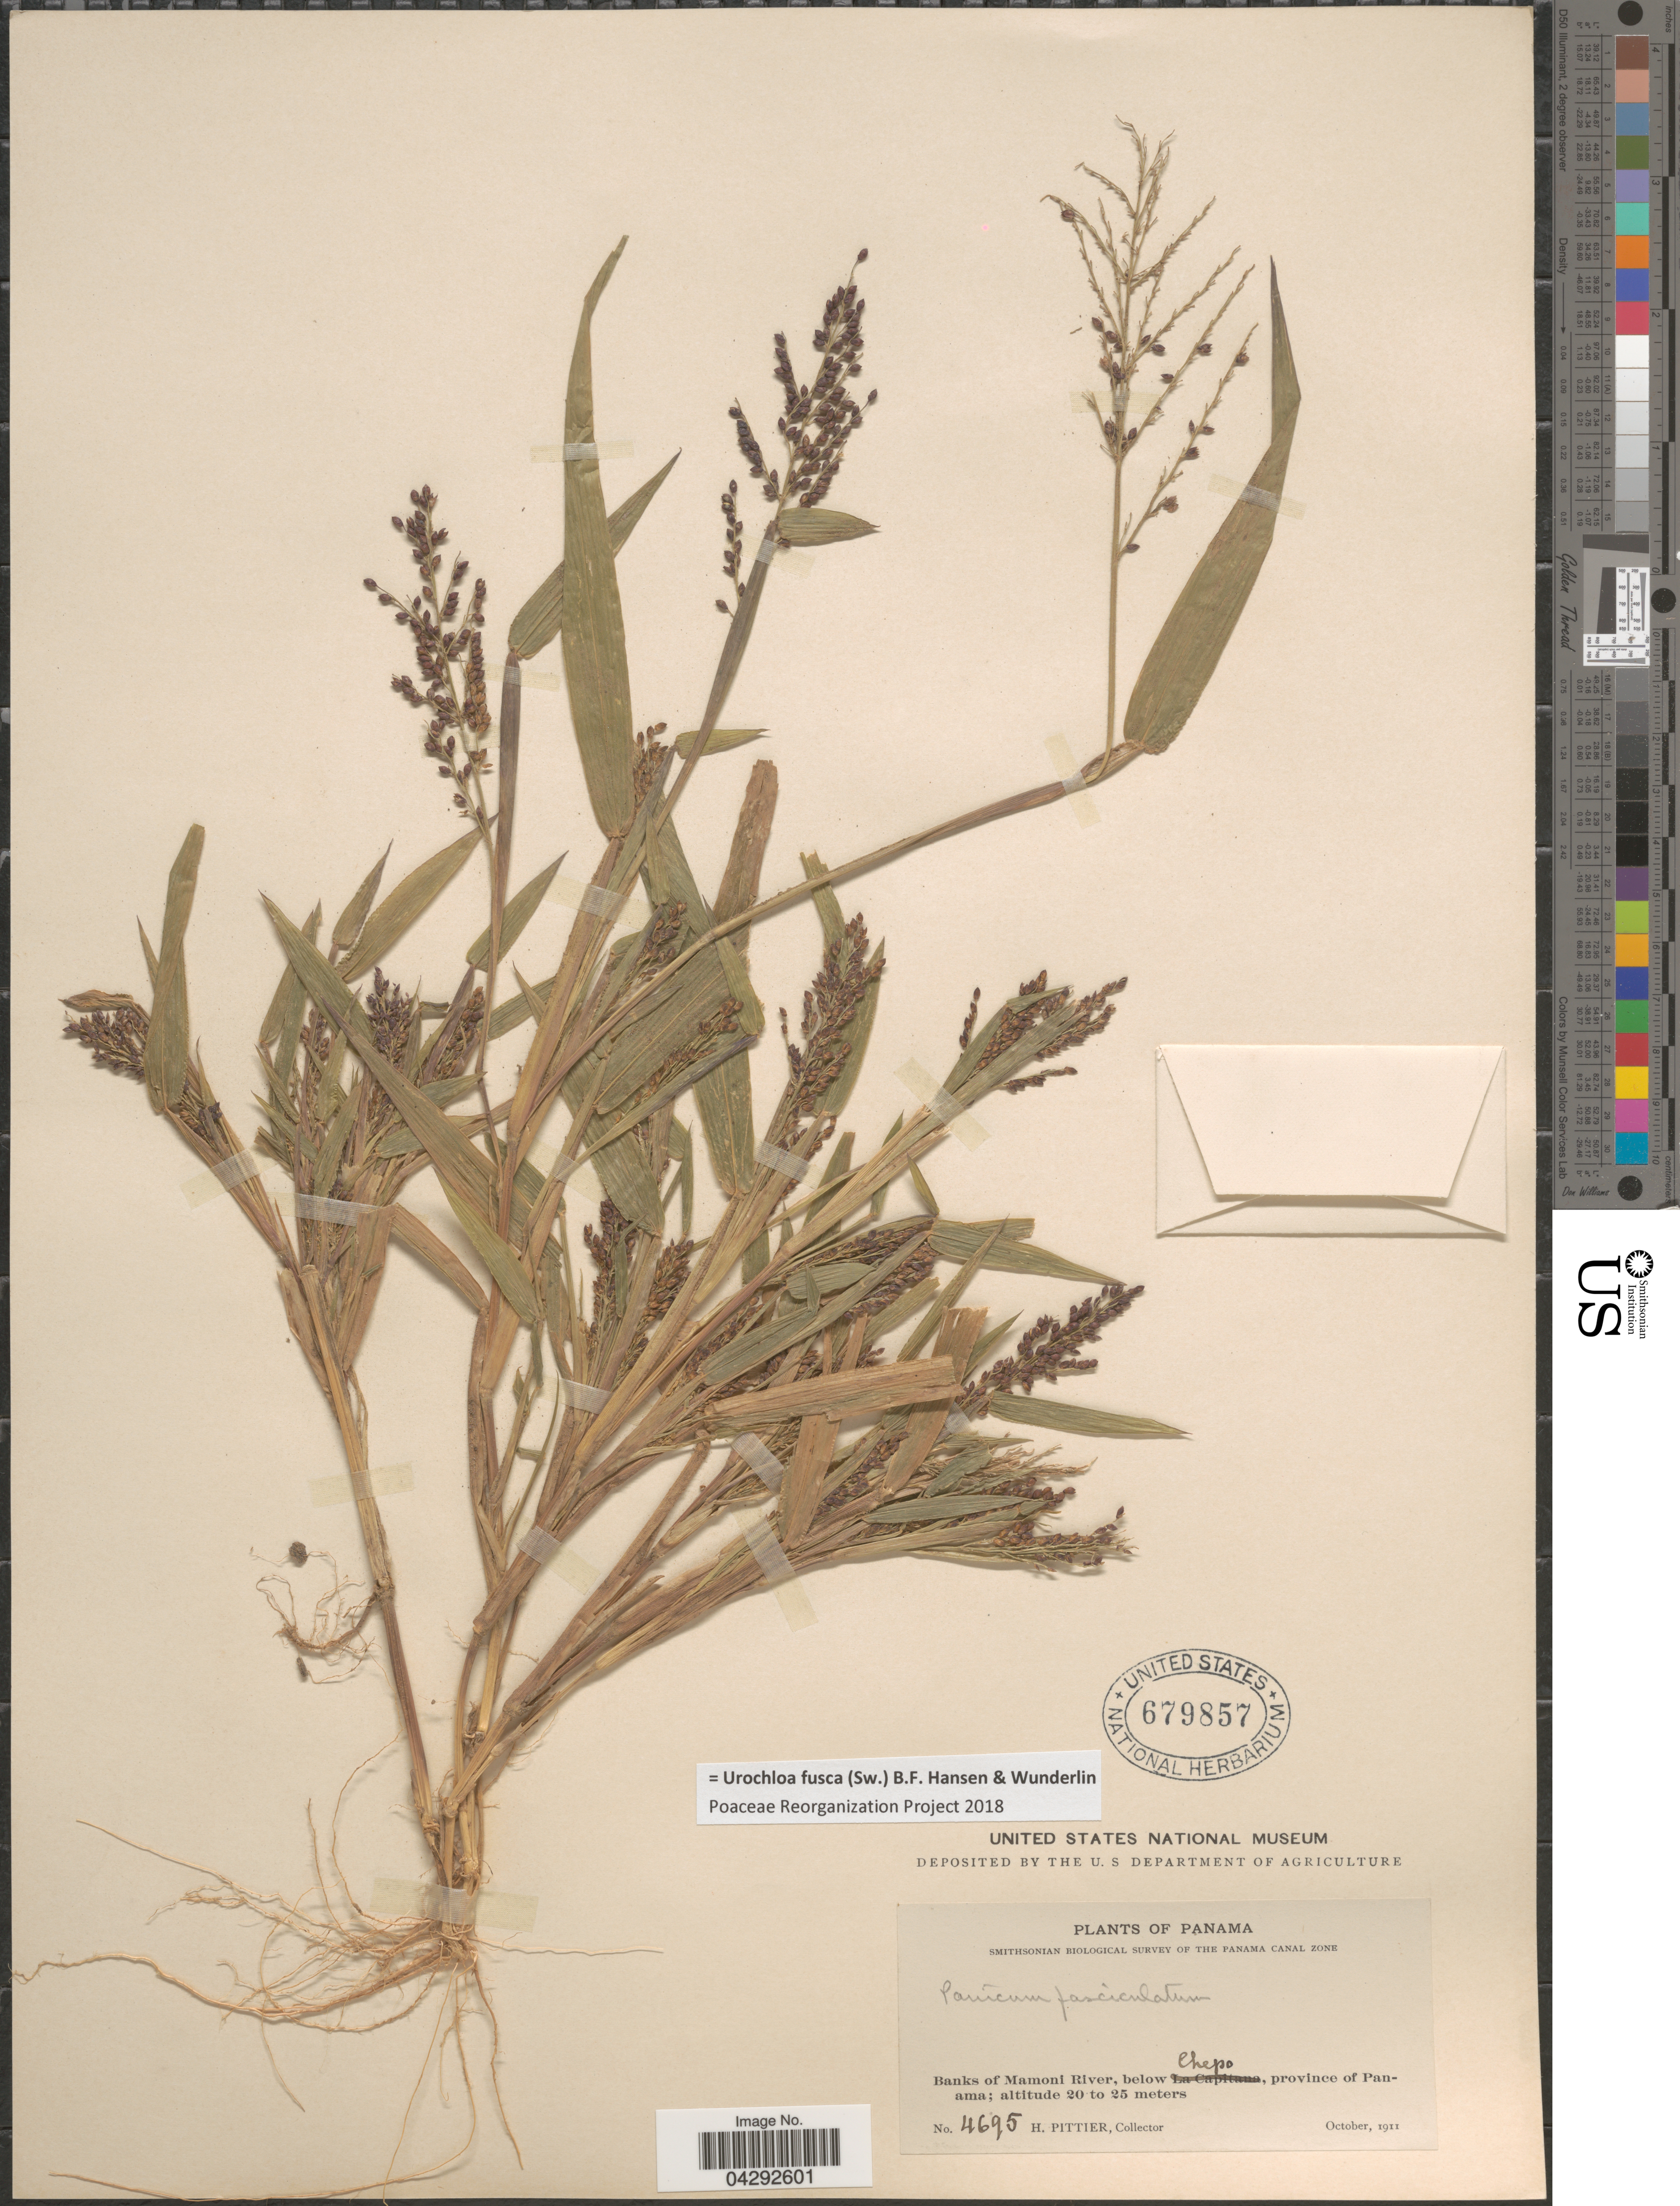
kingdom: Plantae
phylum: Tracheophyta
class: Liliopsida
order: Poales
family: Poaceae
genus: Urochloa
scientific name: Urochloa fusca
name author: (Sw.) B.F. Hansen & Wunderlin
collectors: H. F. Pittier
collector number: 4695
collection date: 1911-10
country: Panama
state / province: Panamá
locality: Smithsonian Biological Survey of the Panama Canal Zone. Banks of Mamoni River, below Chepo, province of Panama.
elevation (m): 20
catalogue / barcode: US 679857